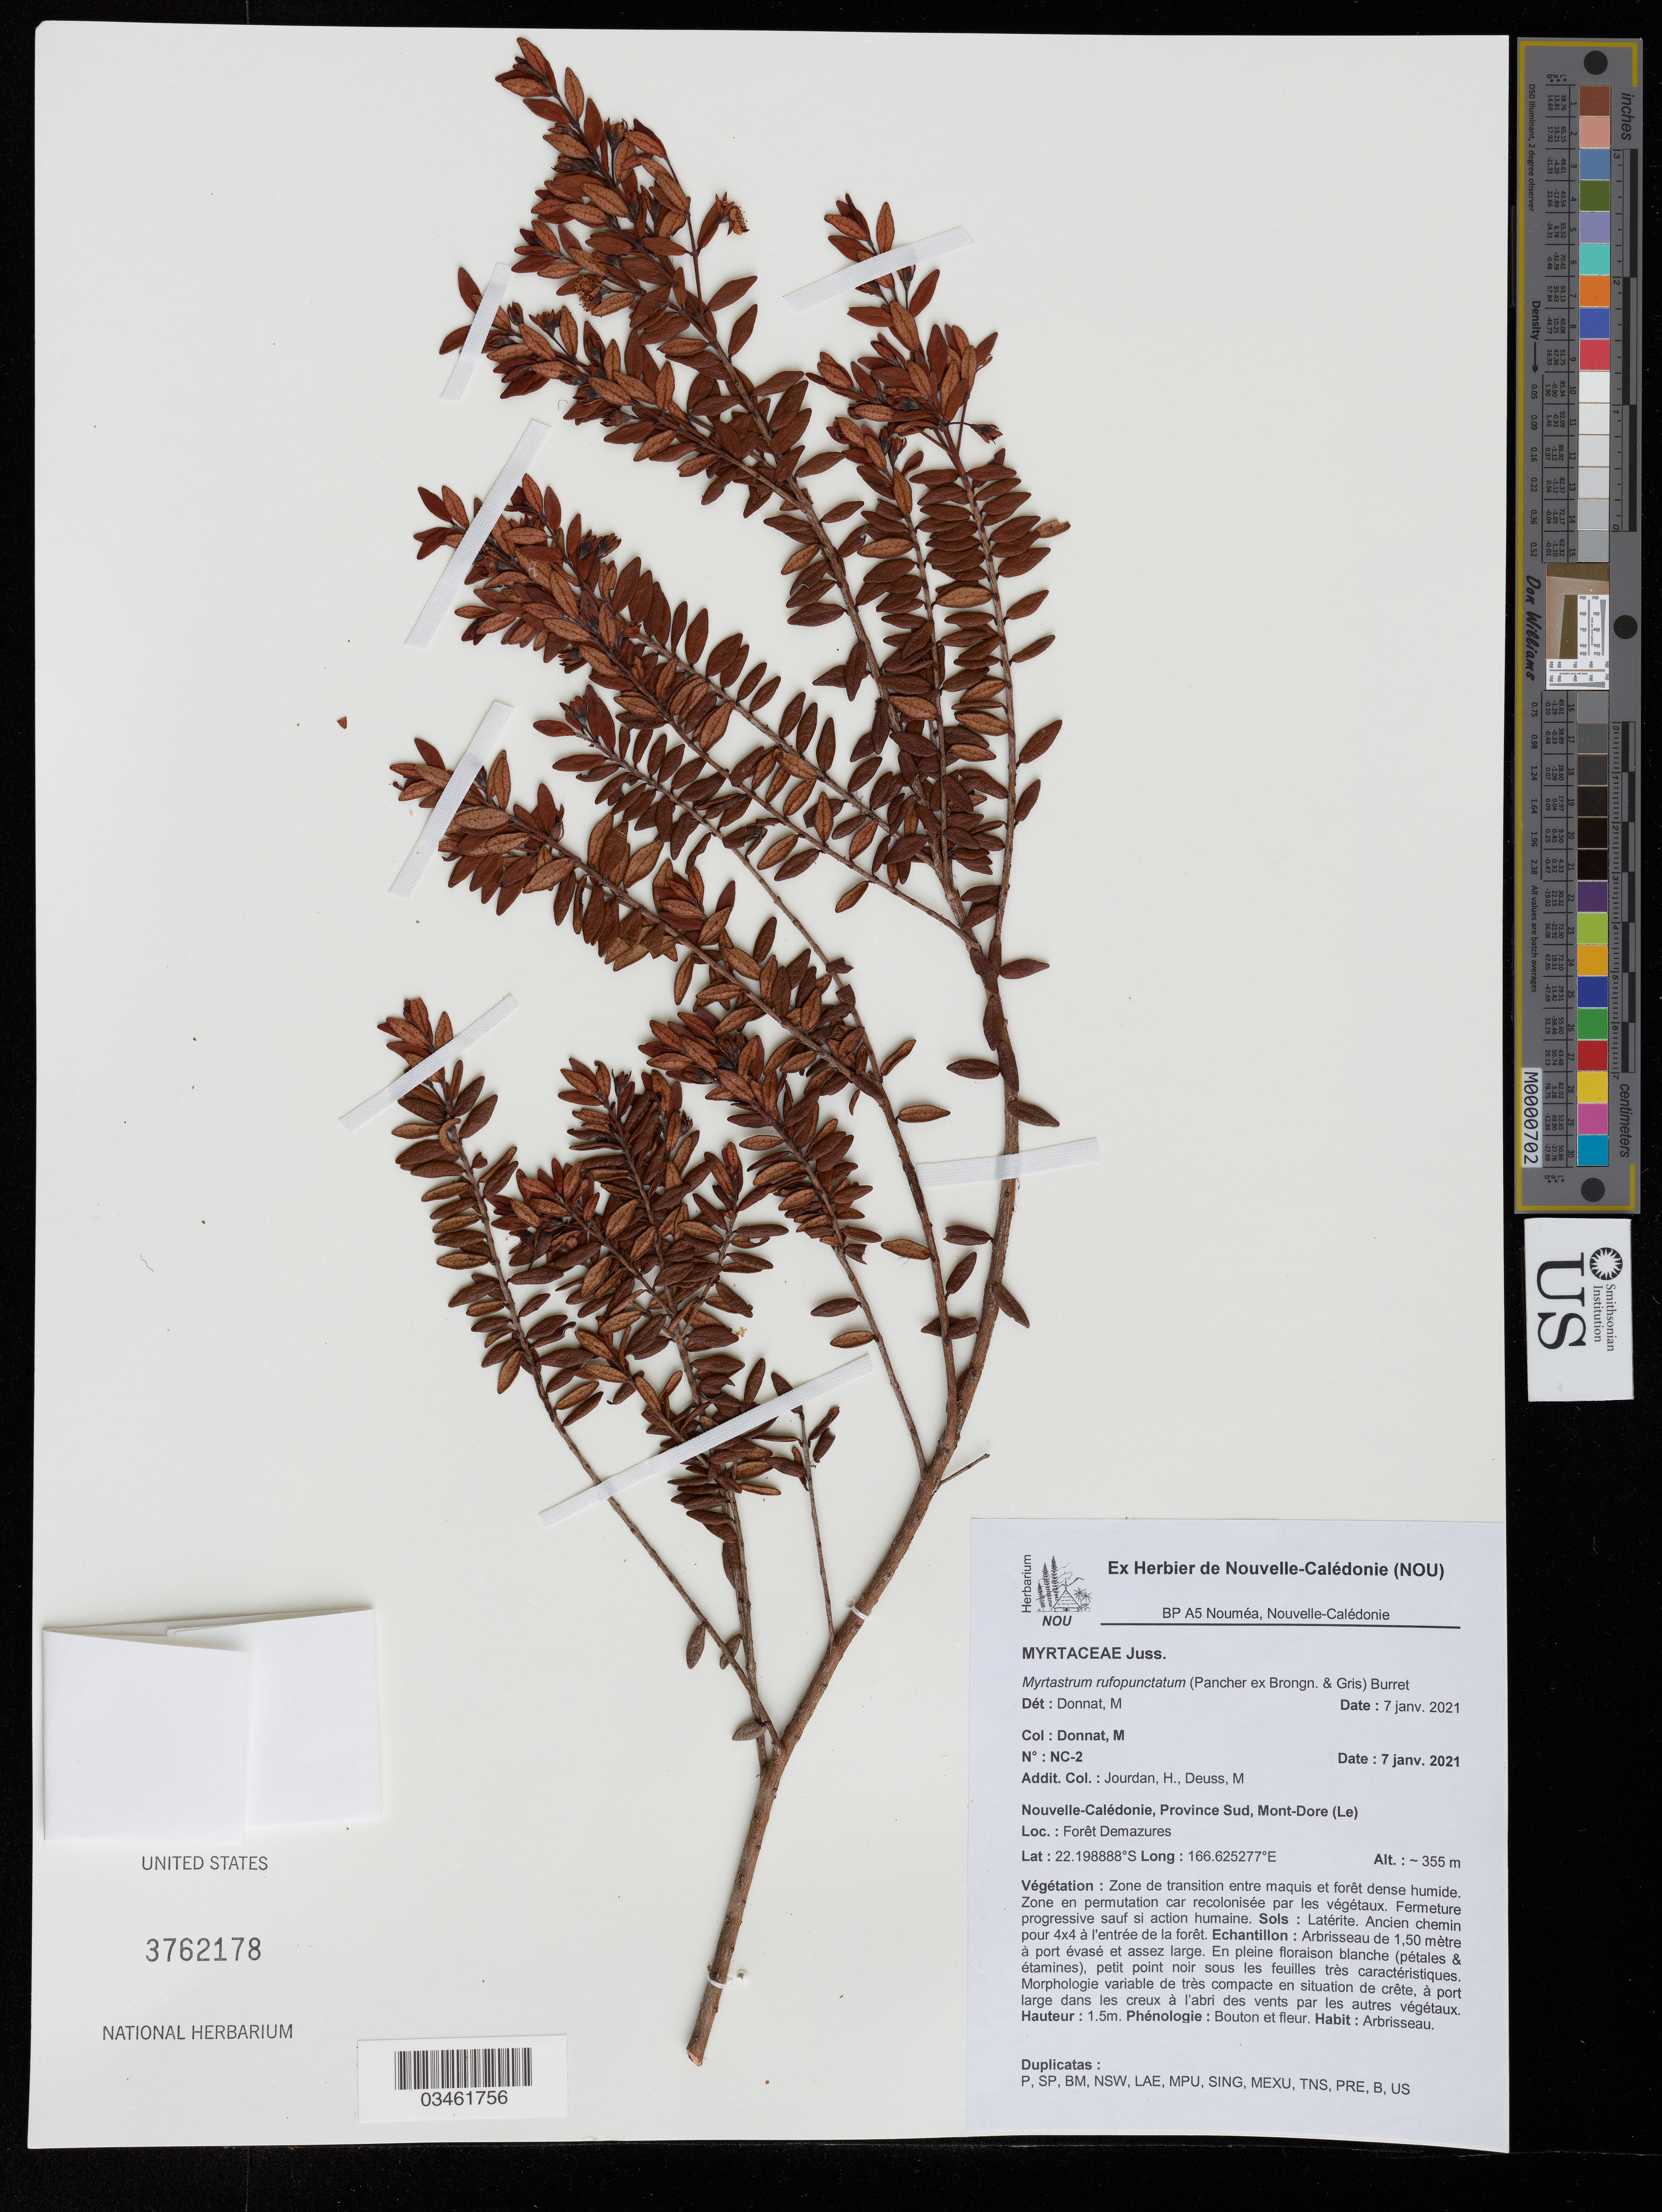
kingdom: Plantae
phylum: Tracheophyta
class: Magnoliopsida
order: Myrtales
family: Myrtaceae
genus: Myrtastrum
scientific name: Myrtastrum rufopunctatum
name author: (Pancher ex Brongn. & Gris) Burret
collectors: M. Donnat, H. Jourdan & M. Deuss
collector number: NC-2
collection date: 2021-01-07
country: New Caledonia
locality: Province Sud, Mont-Dore (Le). Forêt Demazures.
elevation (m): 355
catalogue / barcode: US 3762178